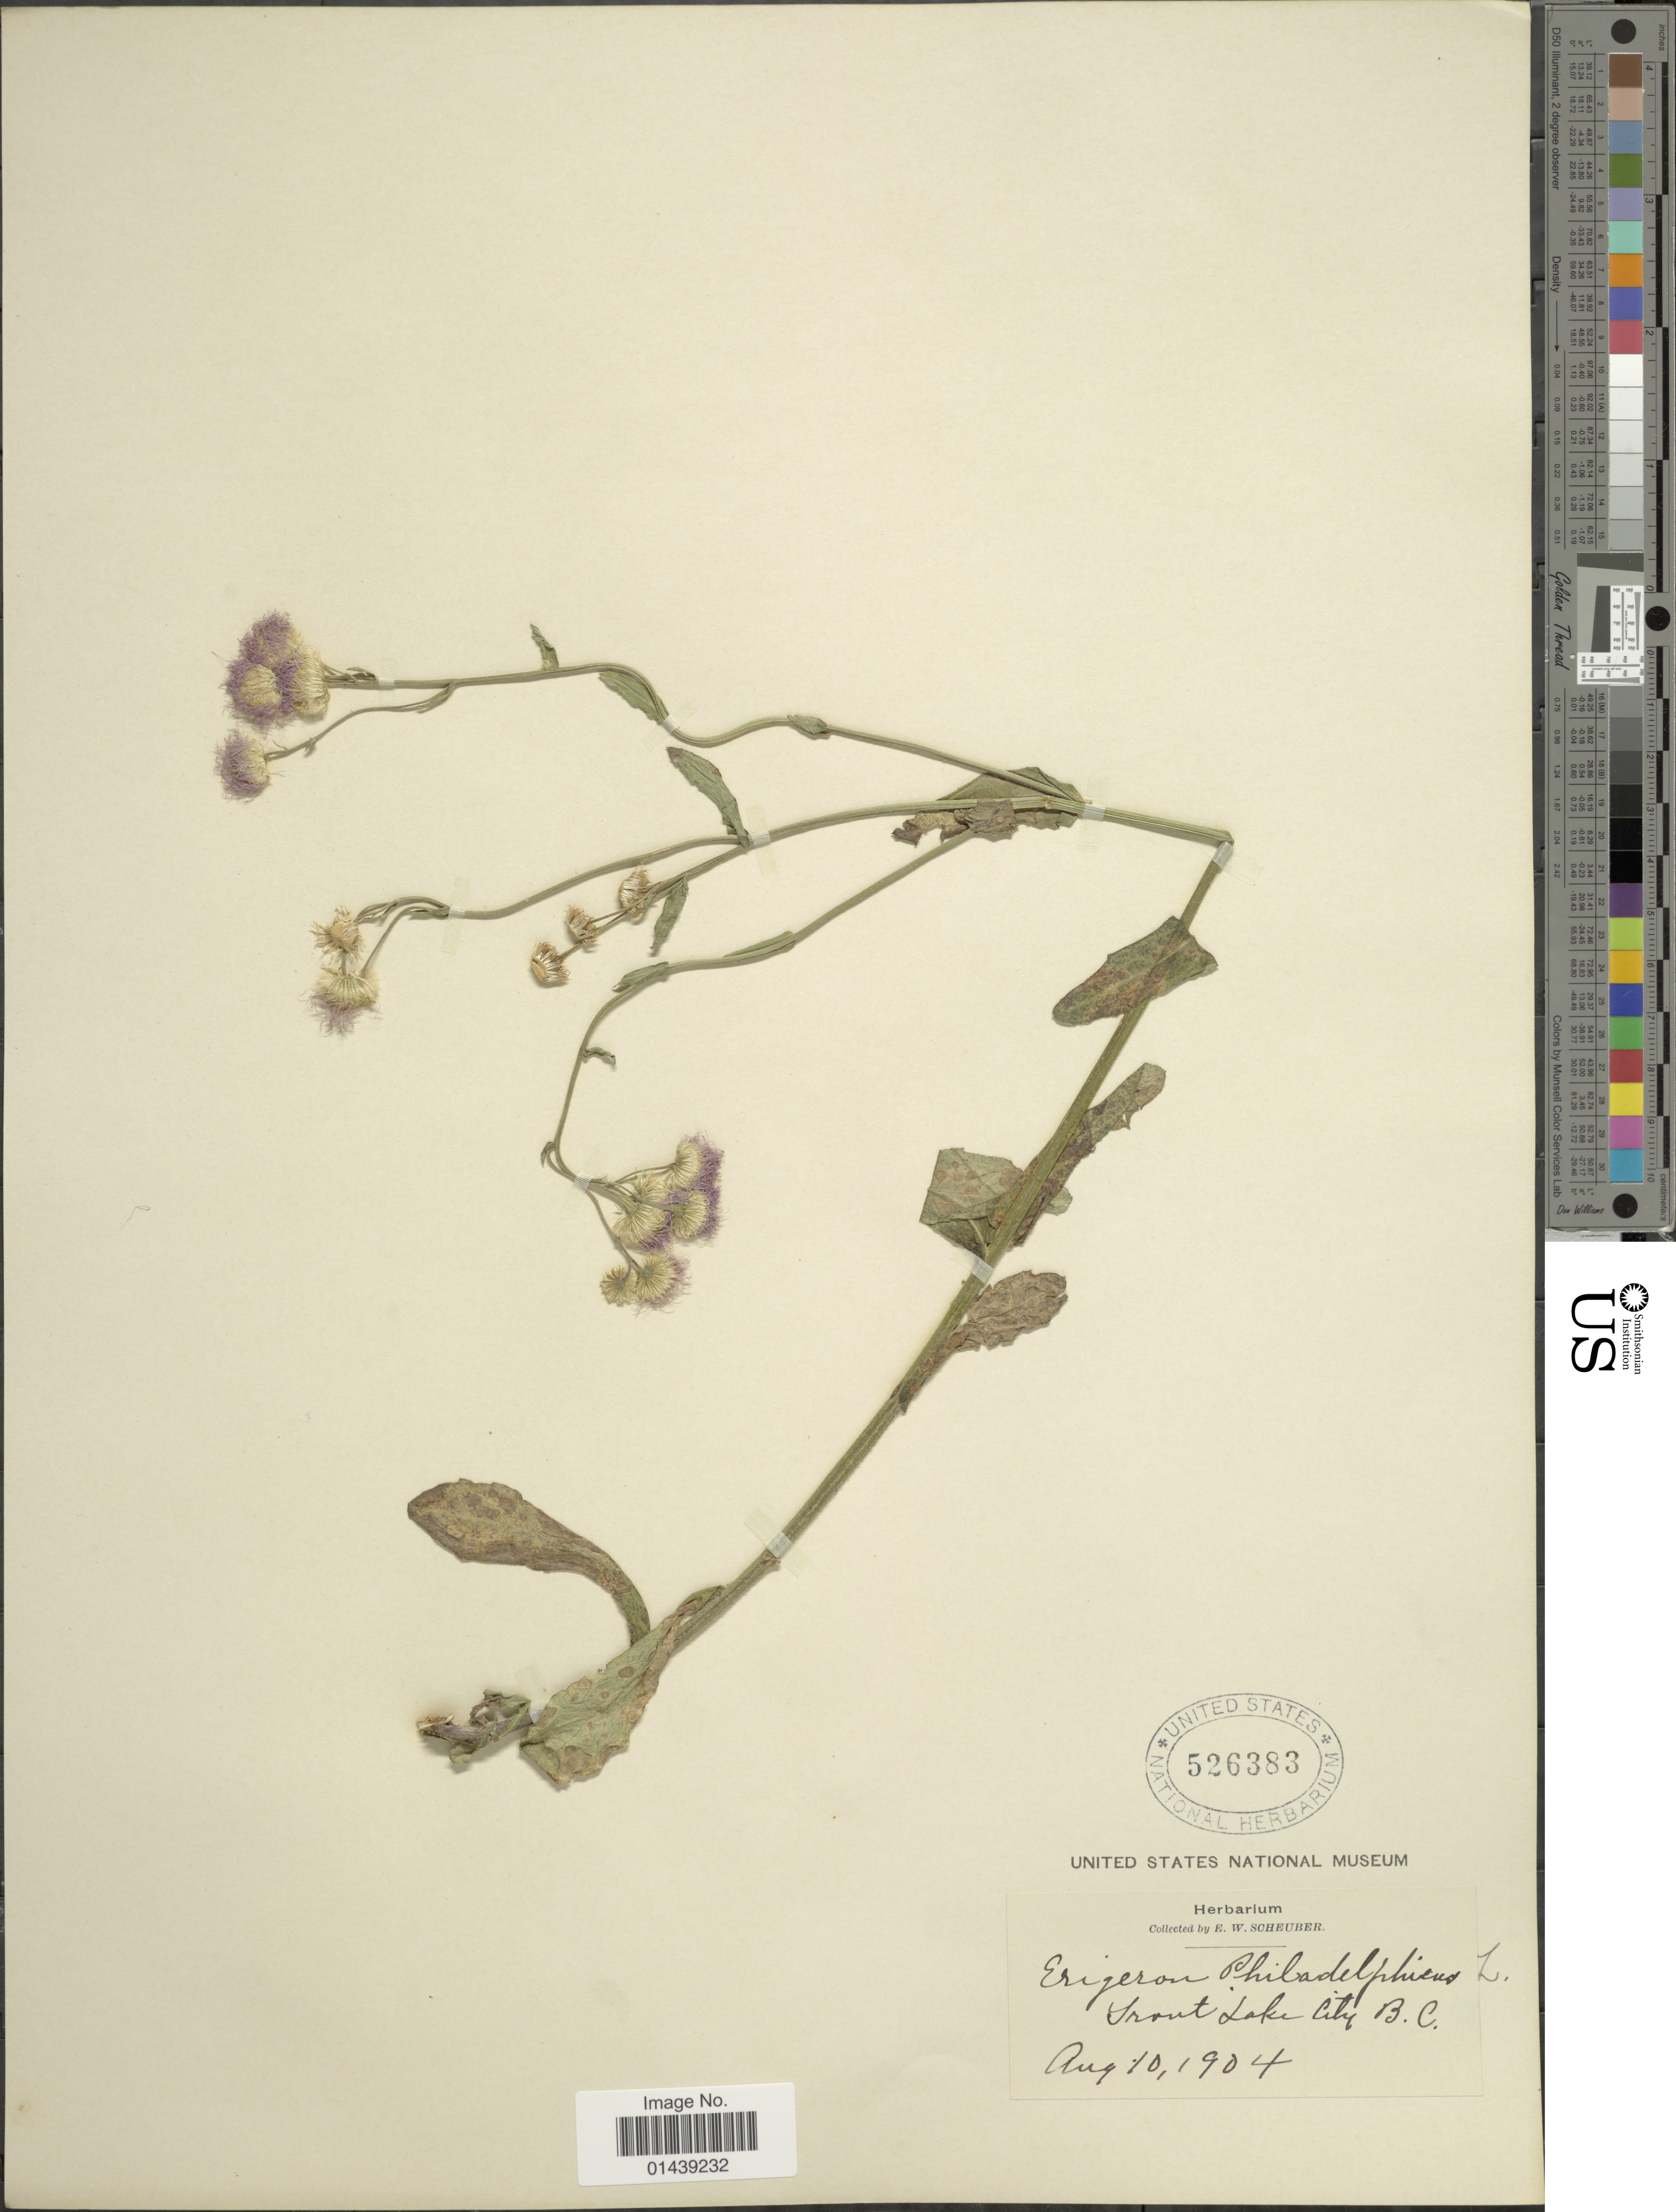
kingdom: Plantae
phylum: Tracheophyta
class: Magnoliopsida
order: Asterales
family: Asteraceae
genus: Erigeron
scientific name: Erigeron philadelphicus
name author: L.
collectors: E. Scheuber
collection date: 1904-08-10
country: Canada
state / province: British Columbia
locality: Trout Lake City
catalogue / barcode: US 526383